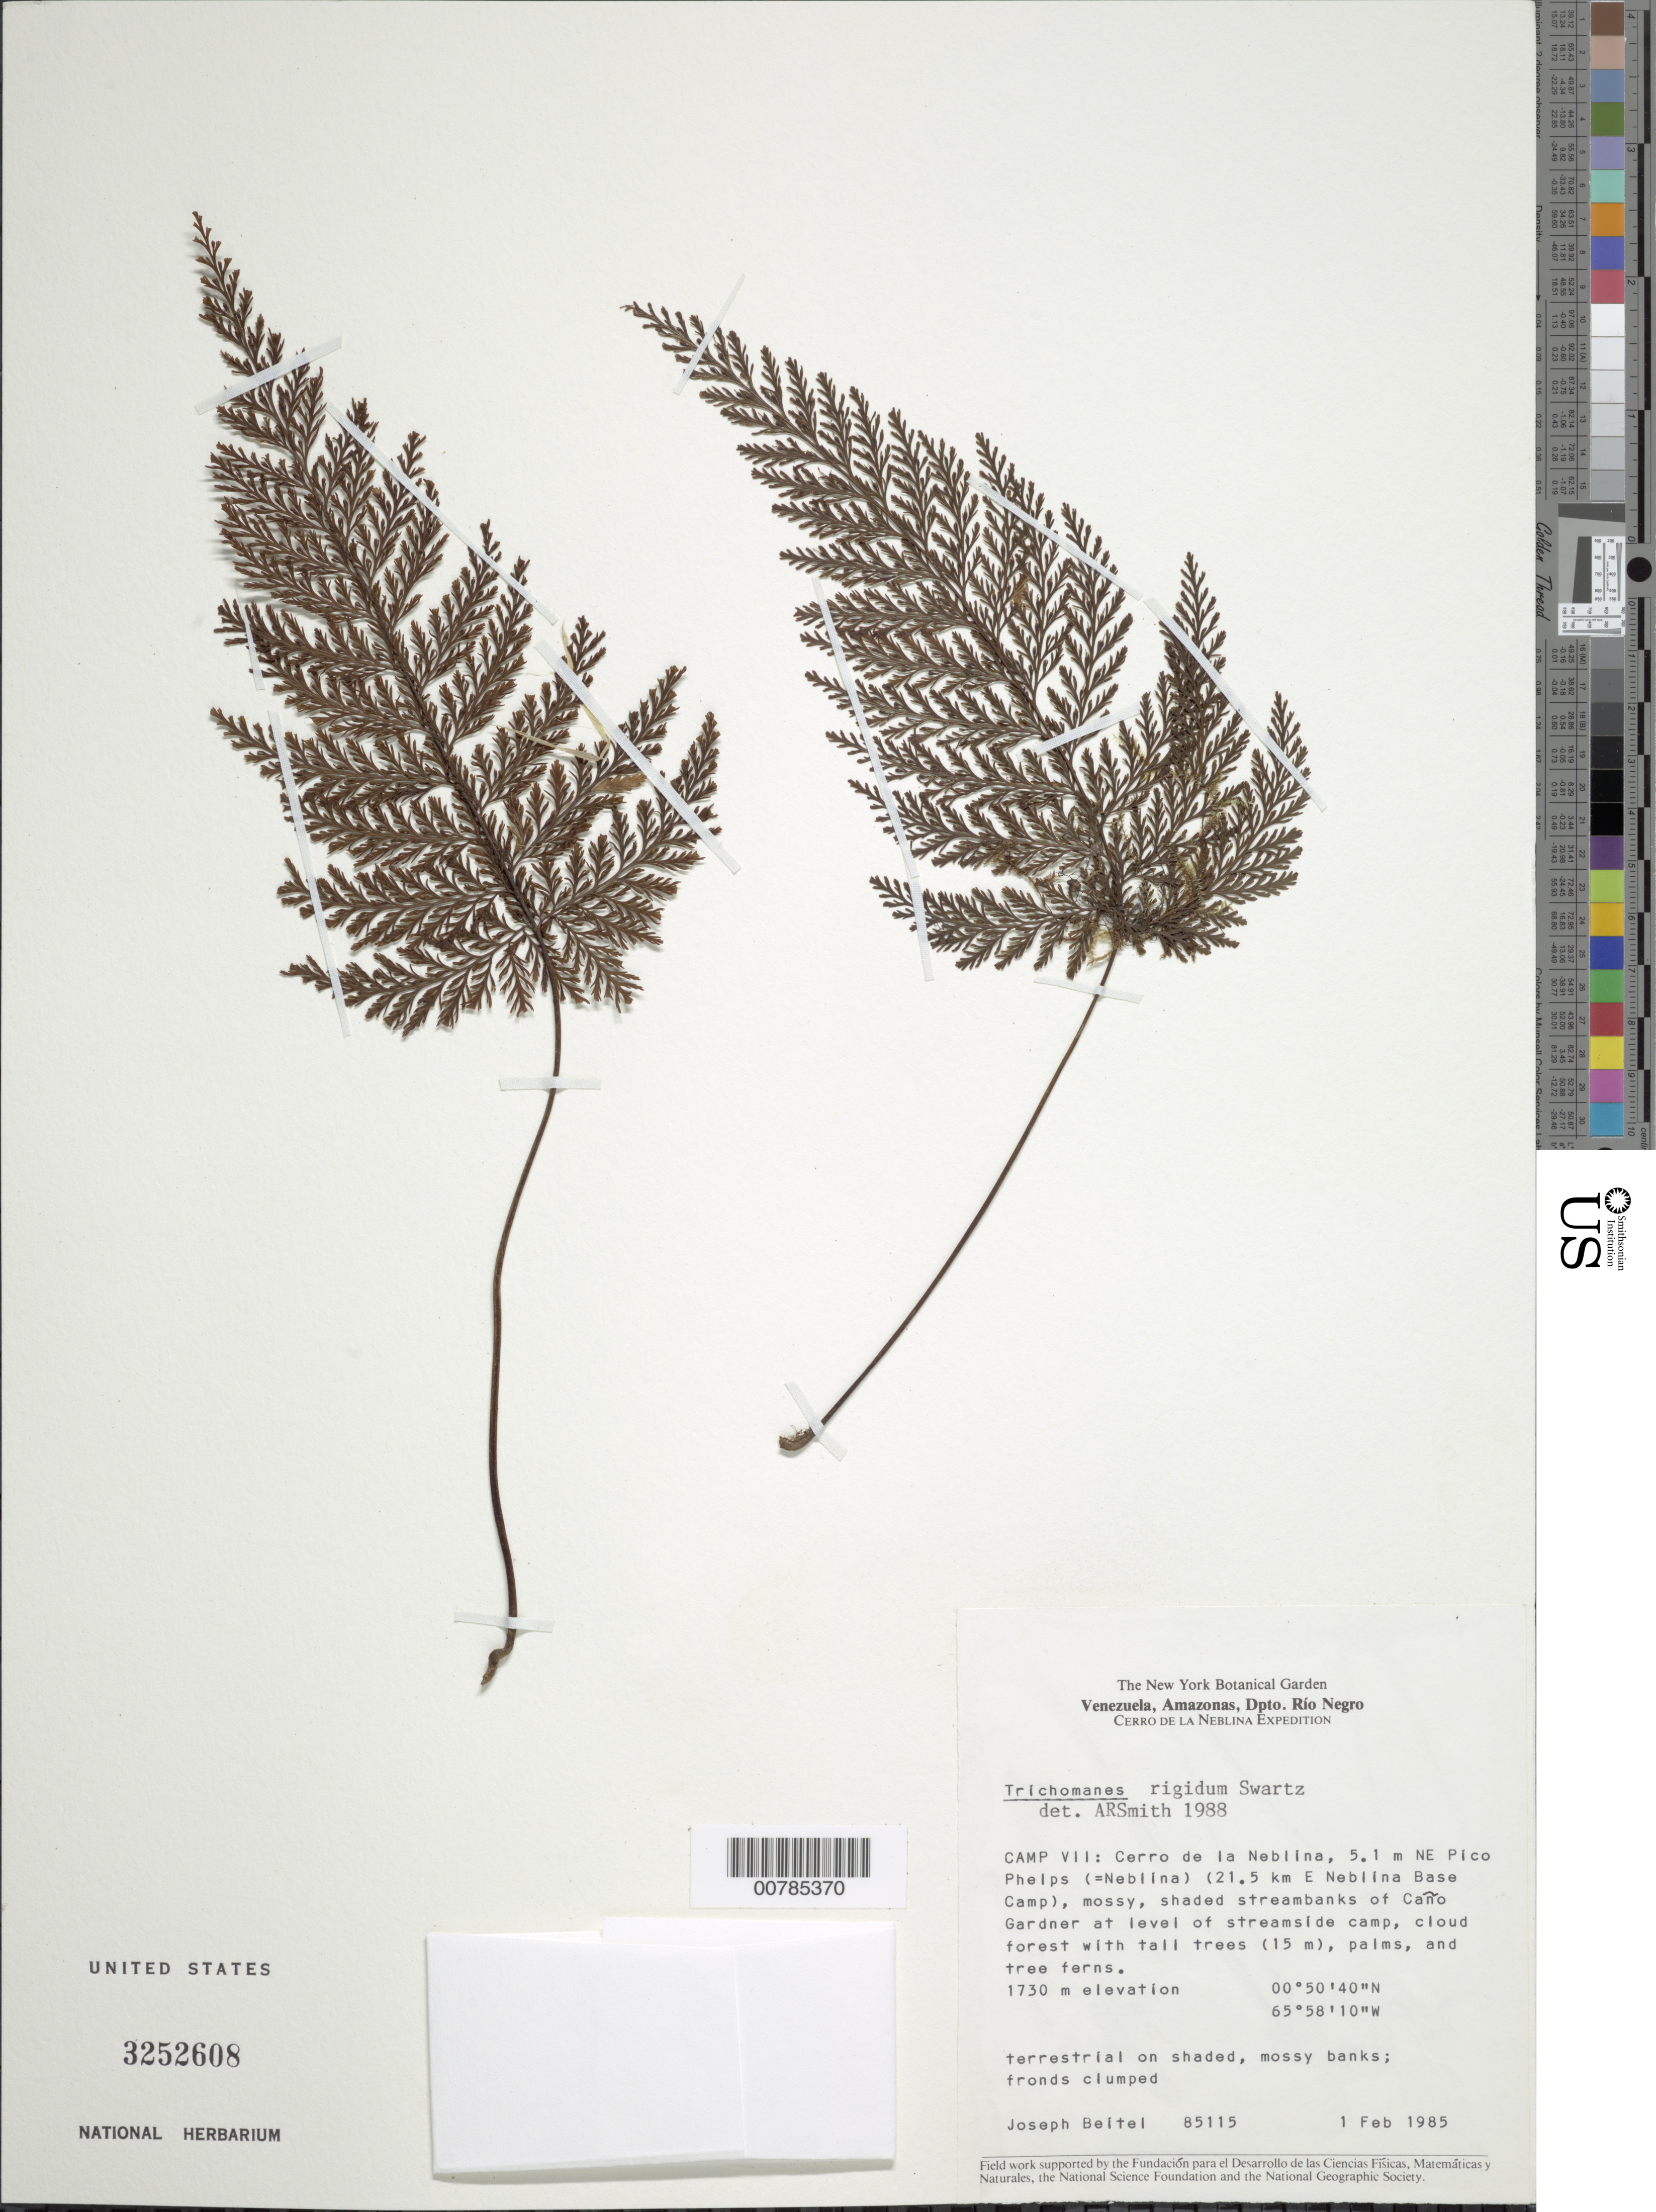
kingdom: Plantae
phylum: Tracheophyta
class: Polypodiopsida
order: Hymenophyllales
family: Hymenophyllaceae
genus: Abrodictyum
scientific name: Abrodictyum rigidum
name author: (Sw.) Ebihara & Dubuisson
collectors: J. M. Beitel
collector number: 85115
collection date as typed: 1-Feb-85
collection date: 1985-02-01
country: Venezuela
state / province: Amazonas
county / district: Río Negro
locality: Cerro de la Neblina, Camp VII, 5.1 km NE Pico Phelps (=Neblina), 21.5 km E Neblina Base Camp, E side of Caño Gardner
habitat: Mossy shaded streambanks, cloud forest with tall trees (15 m), palms and tree ferns; on shaded mossy banks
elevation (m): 1730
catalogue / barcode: US 3252608